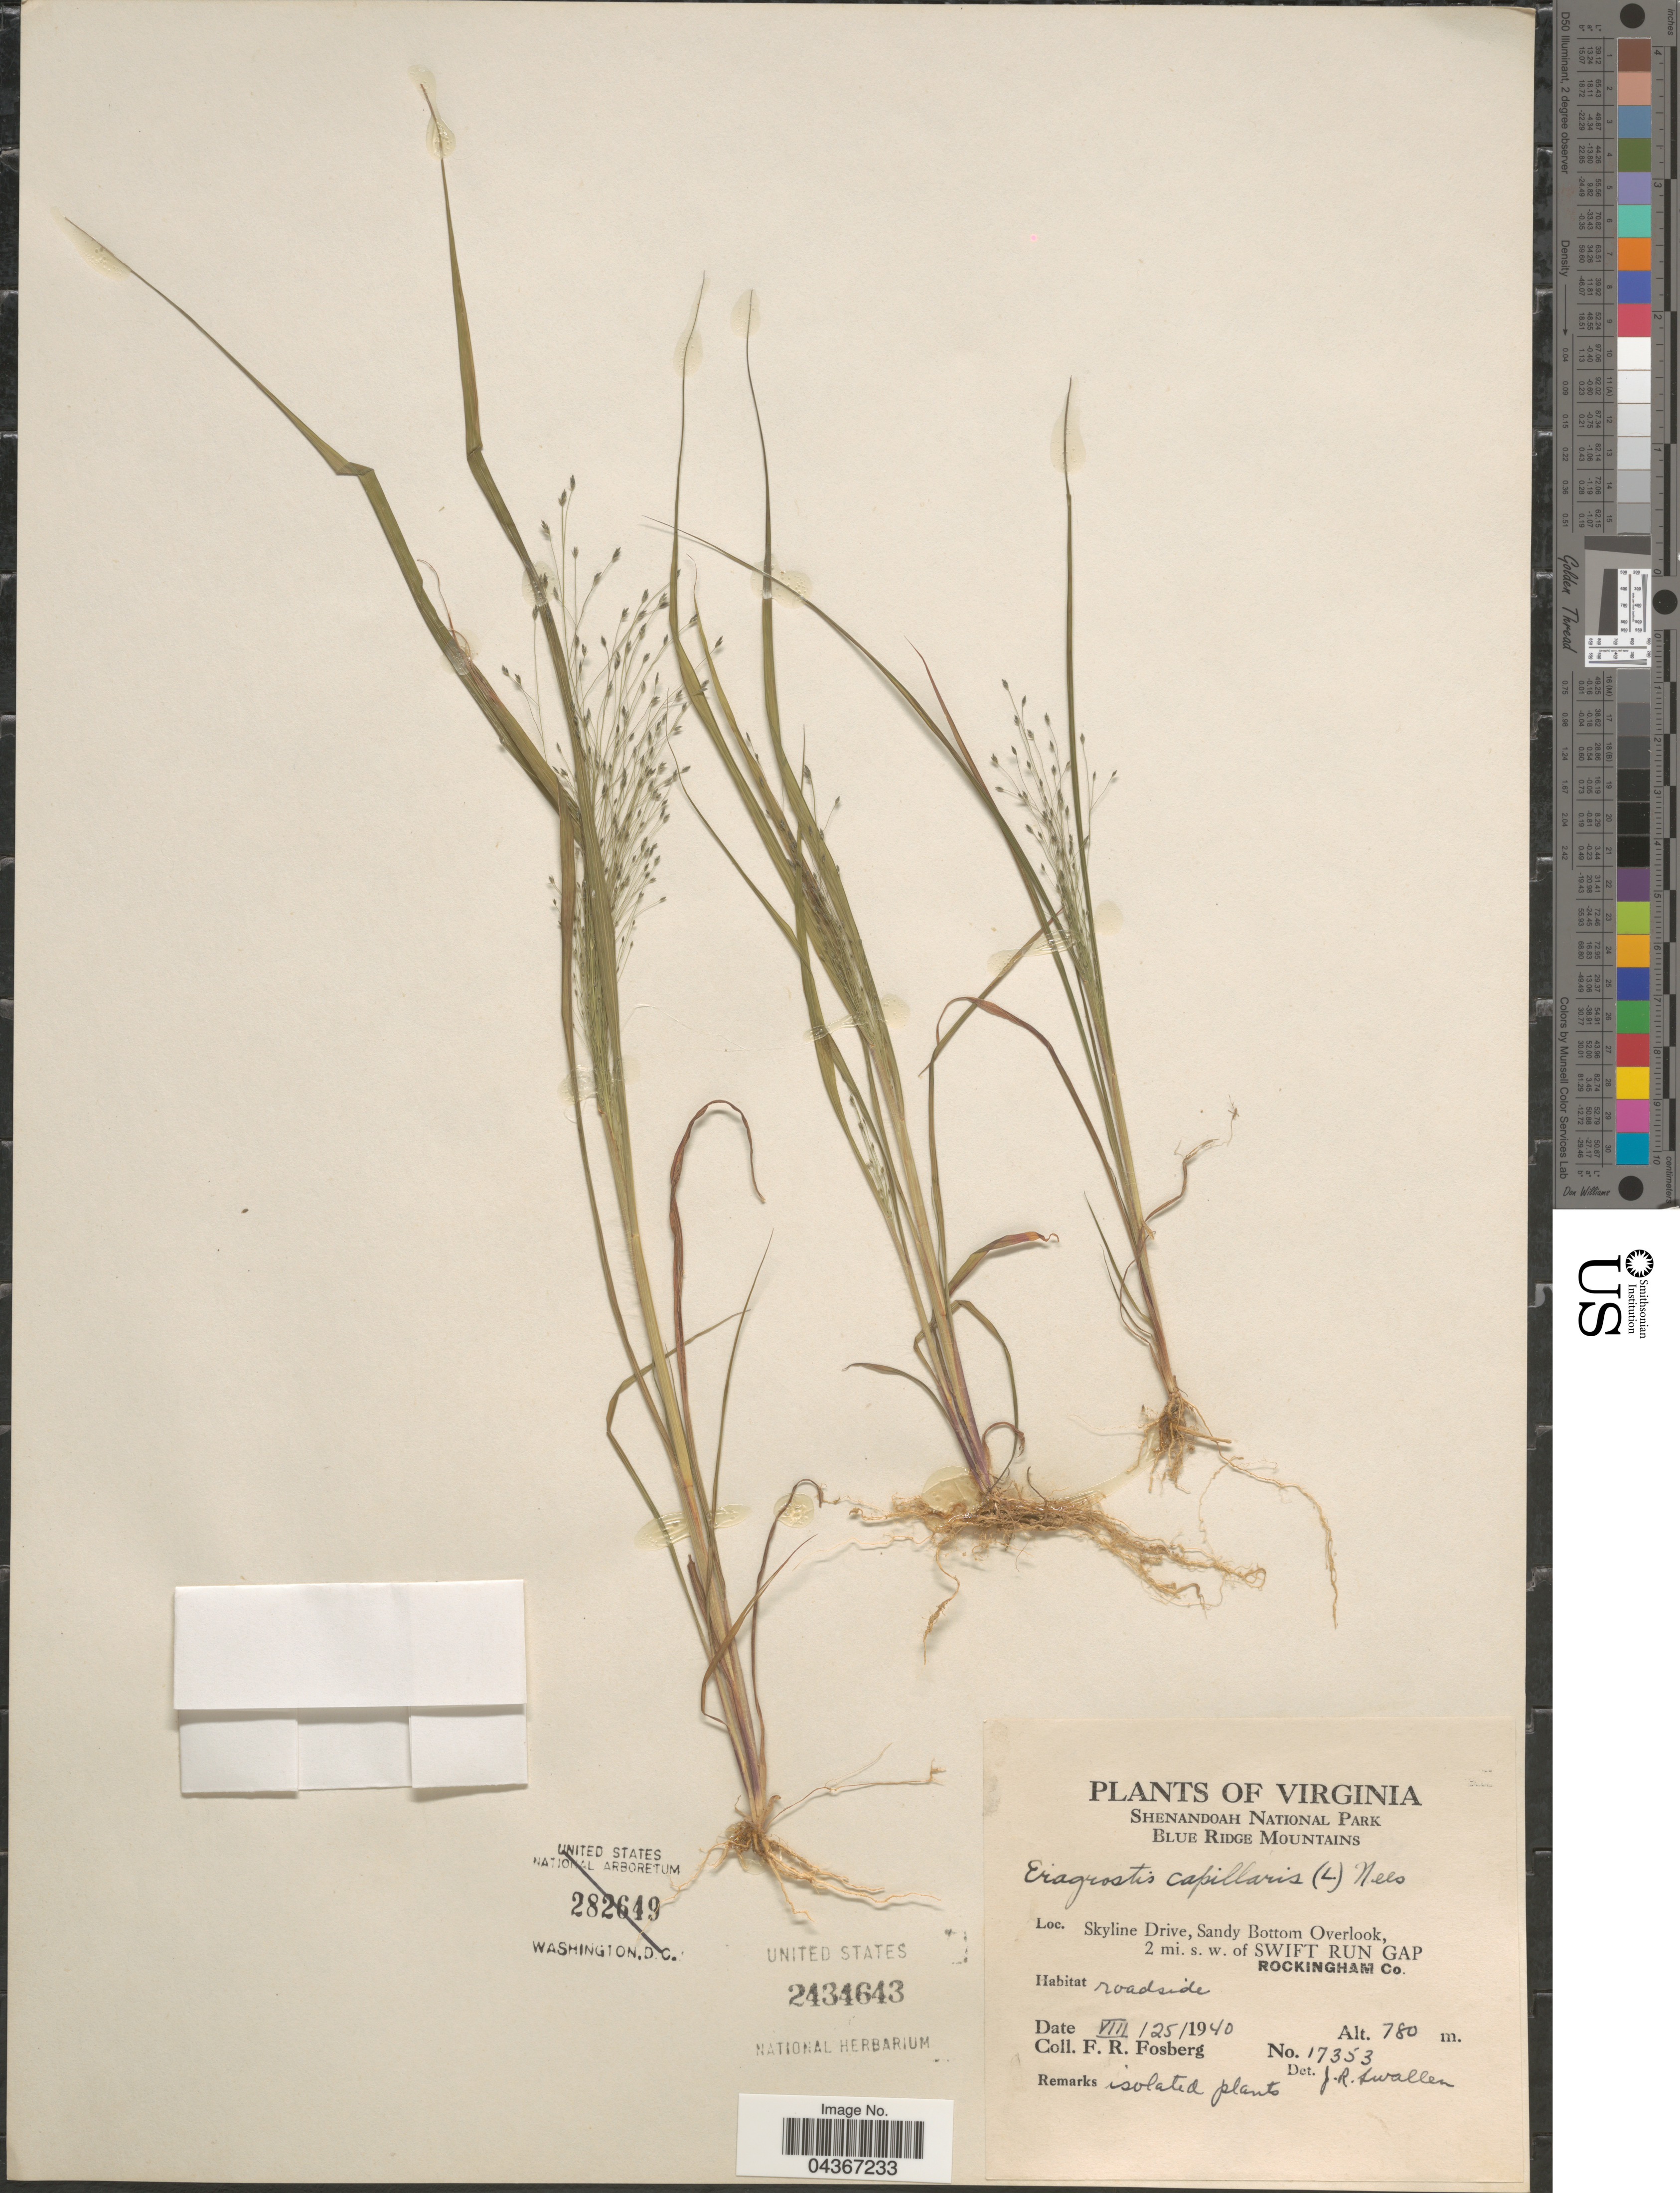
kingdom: Plantae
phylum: Tracheophyta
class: Liliopsida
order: Poales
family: Poaceae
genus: Eragrostis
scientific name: Eragrostis capillaris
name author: (L.) Nees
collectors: F. R. Fosberg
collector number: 17353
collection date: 1940-08-25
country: United States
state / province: Virginia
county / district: Rockingham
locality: Shenandoah National Park. Blue Ridge Mountains. Skyline Drive, Sandy Bottom Overlook, 2 mi. s. w. of Swift Run Gap. Rockingham Co.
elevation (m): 780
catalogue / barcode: US 2434643